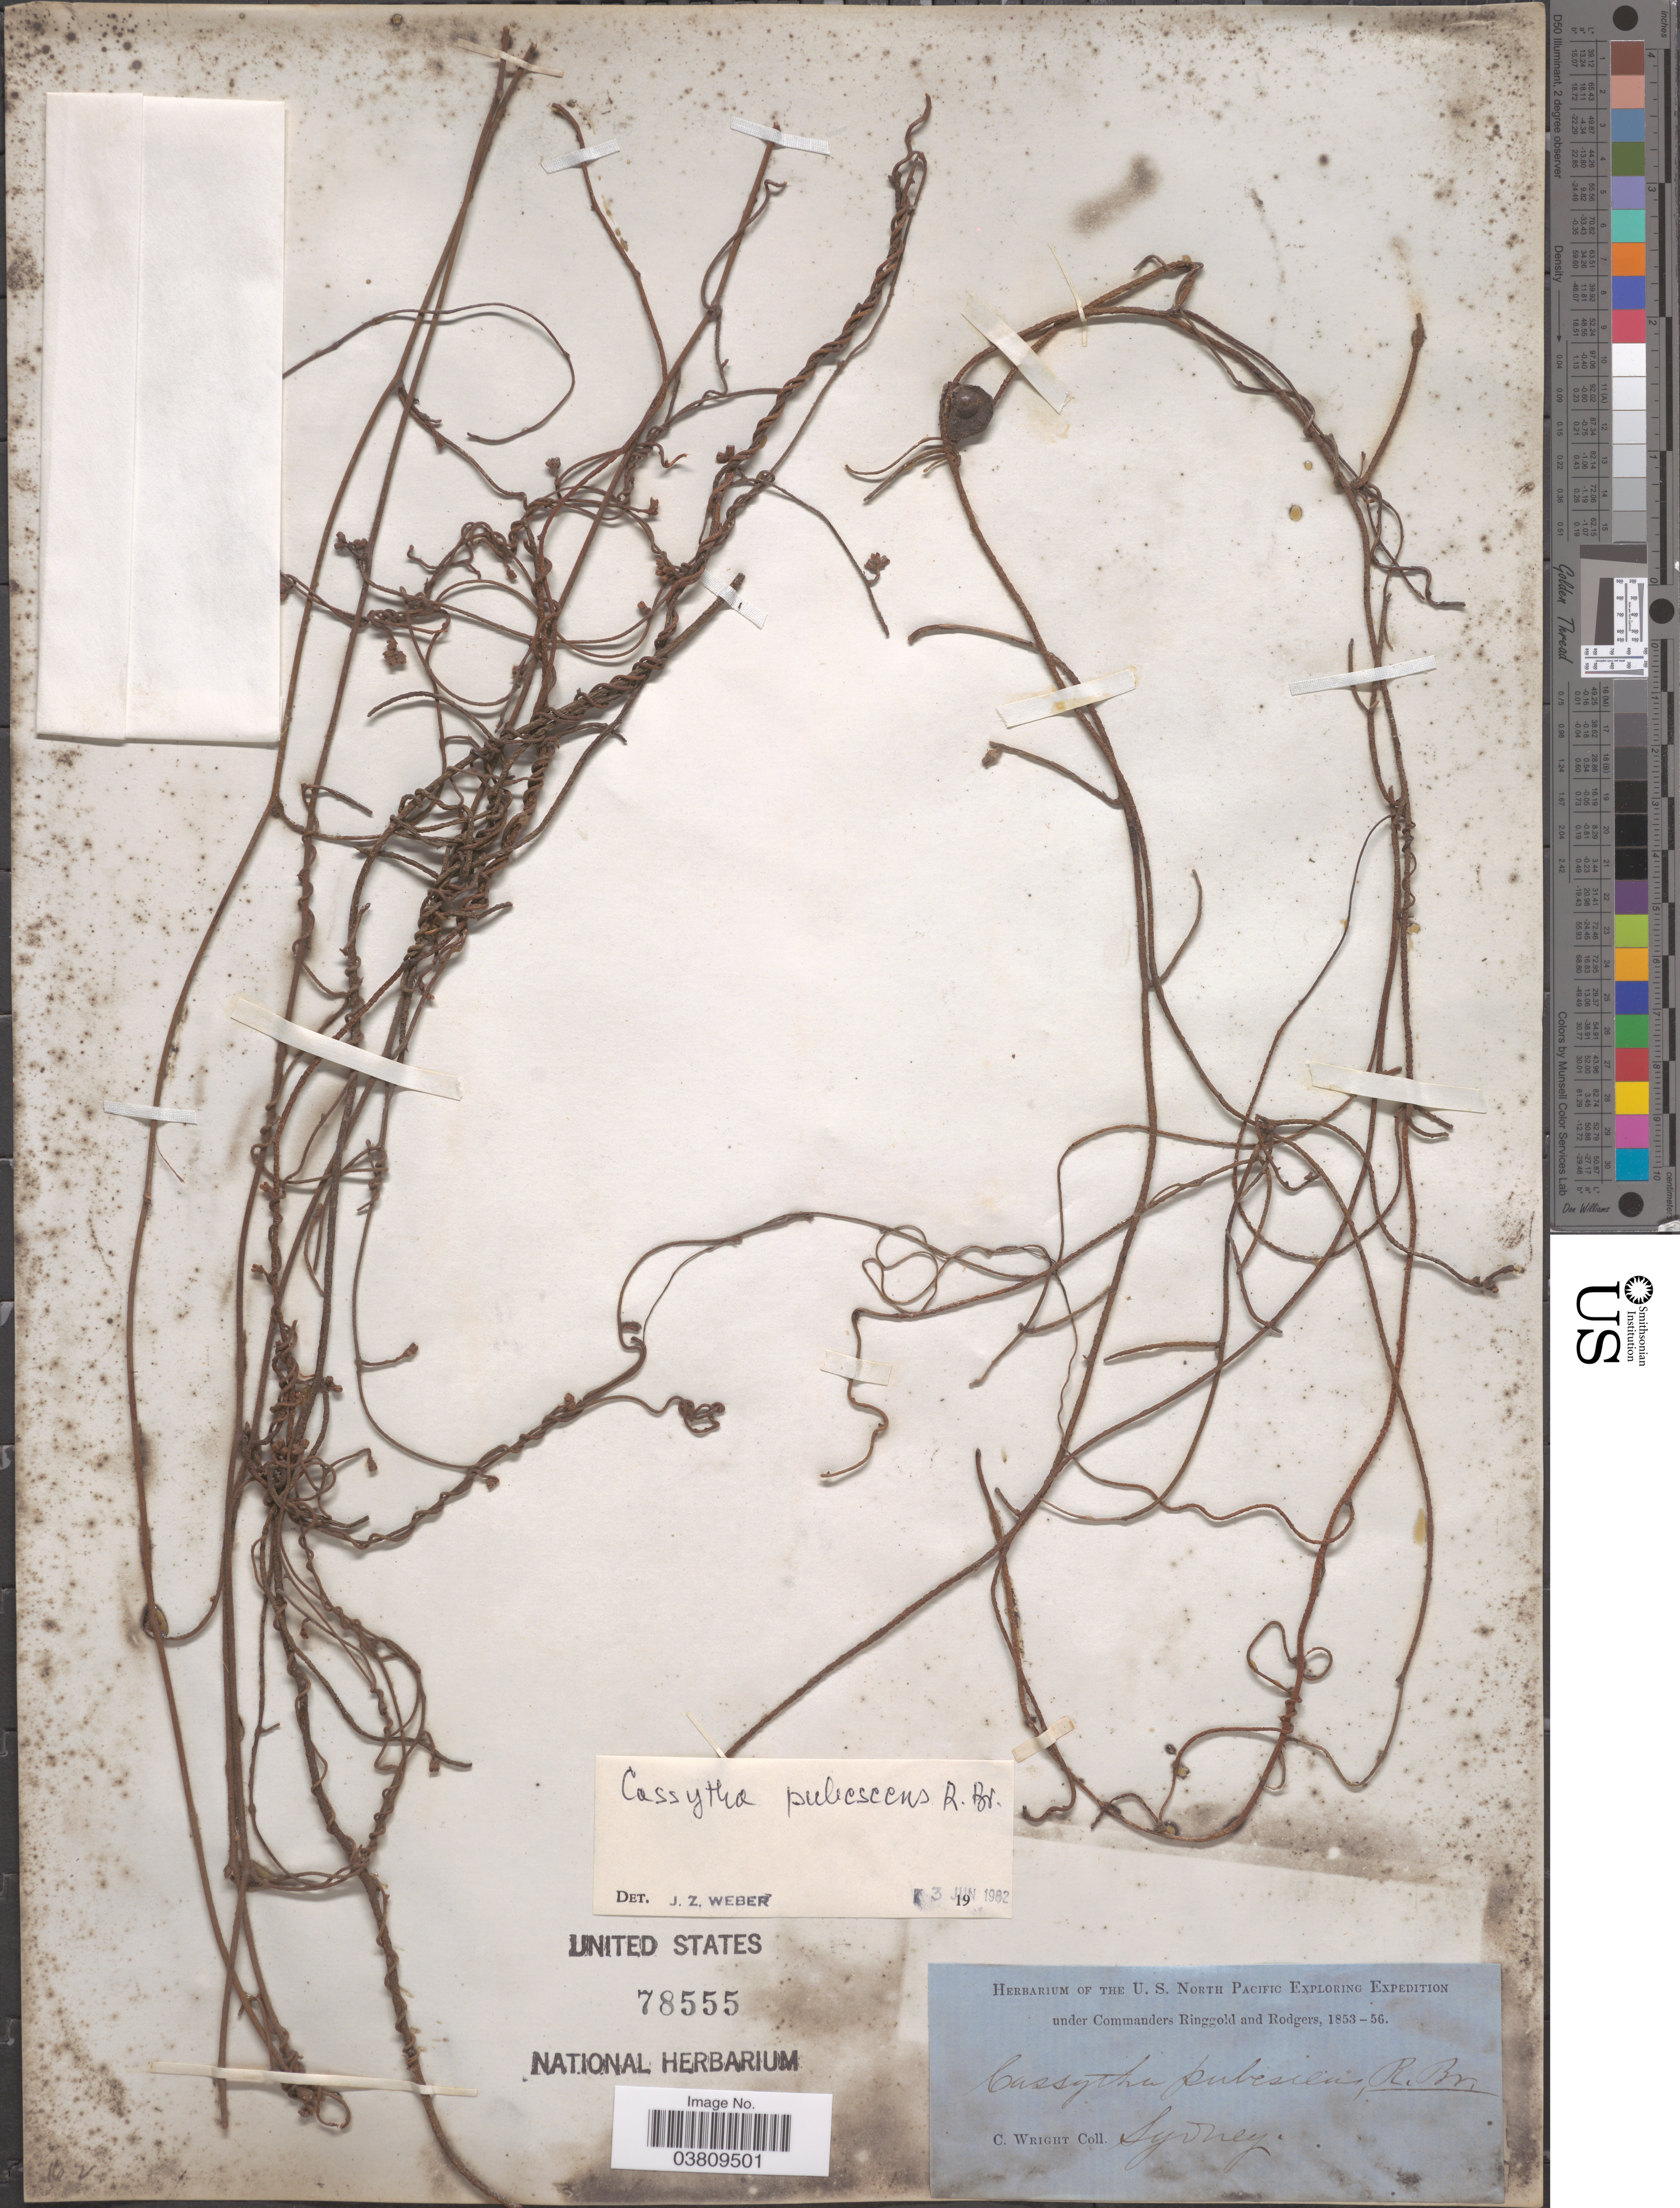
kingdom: Plantae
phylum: Tracheophyta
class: Magnoliopsida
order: Laurales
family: Lauraceae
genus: Cassytha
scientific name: Cassytha pubescens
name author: R. Br.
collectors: C. Wright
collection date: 1853/1856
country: Australia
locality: Sydney.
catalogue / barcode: US 78555